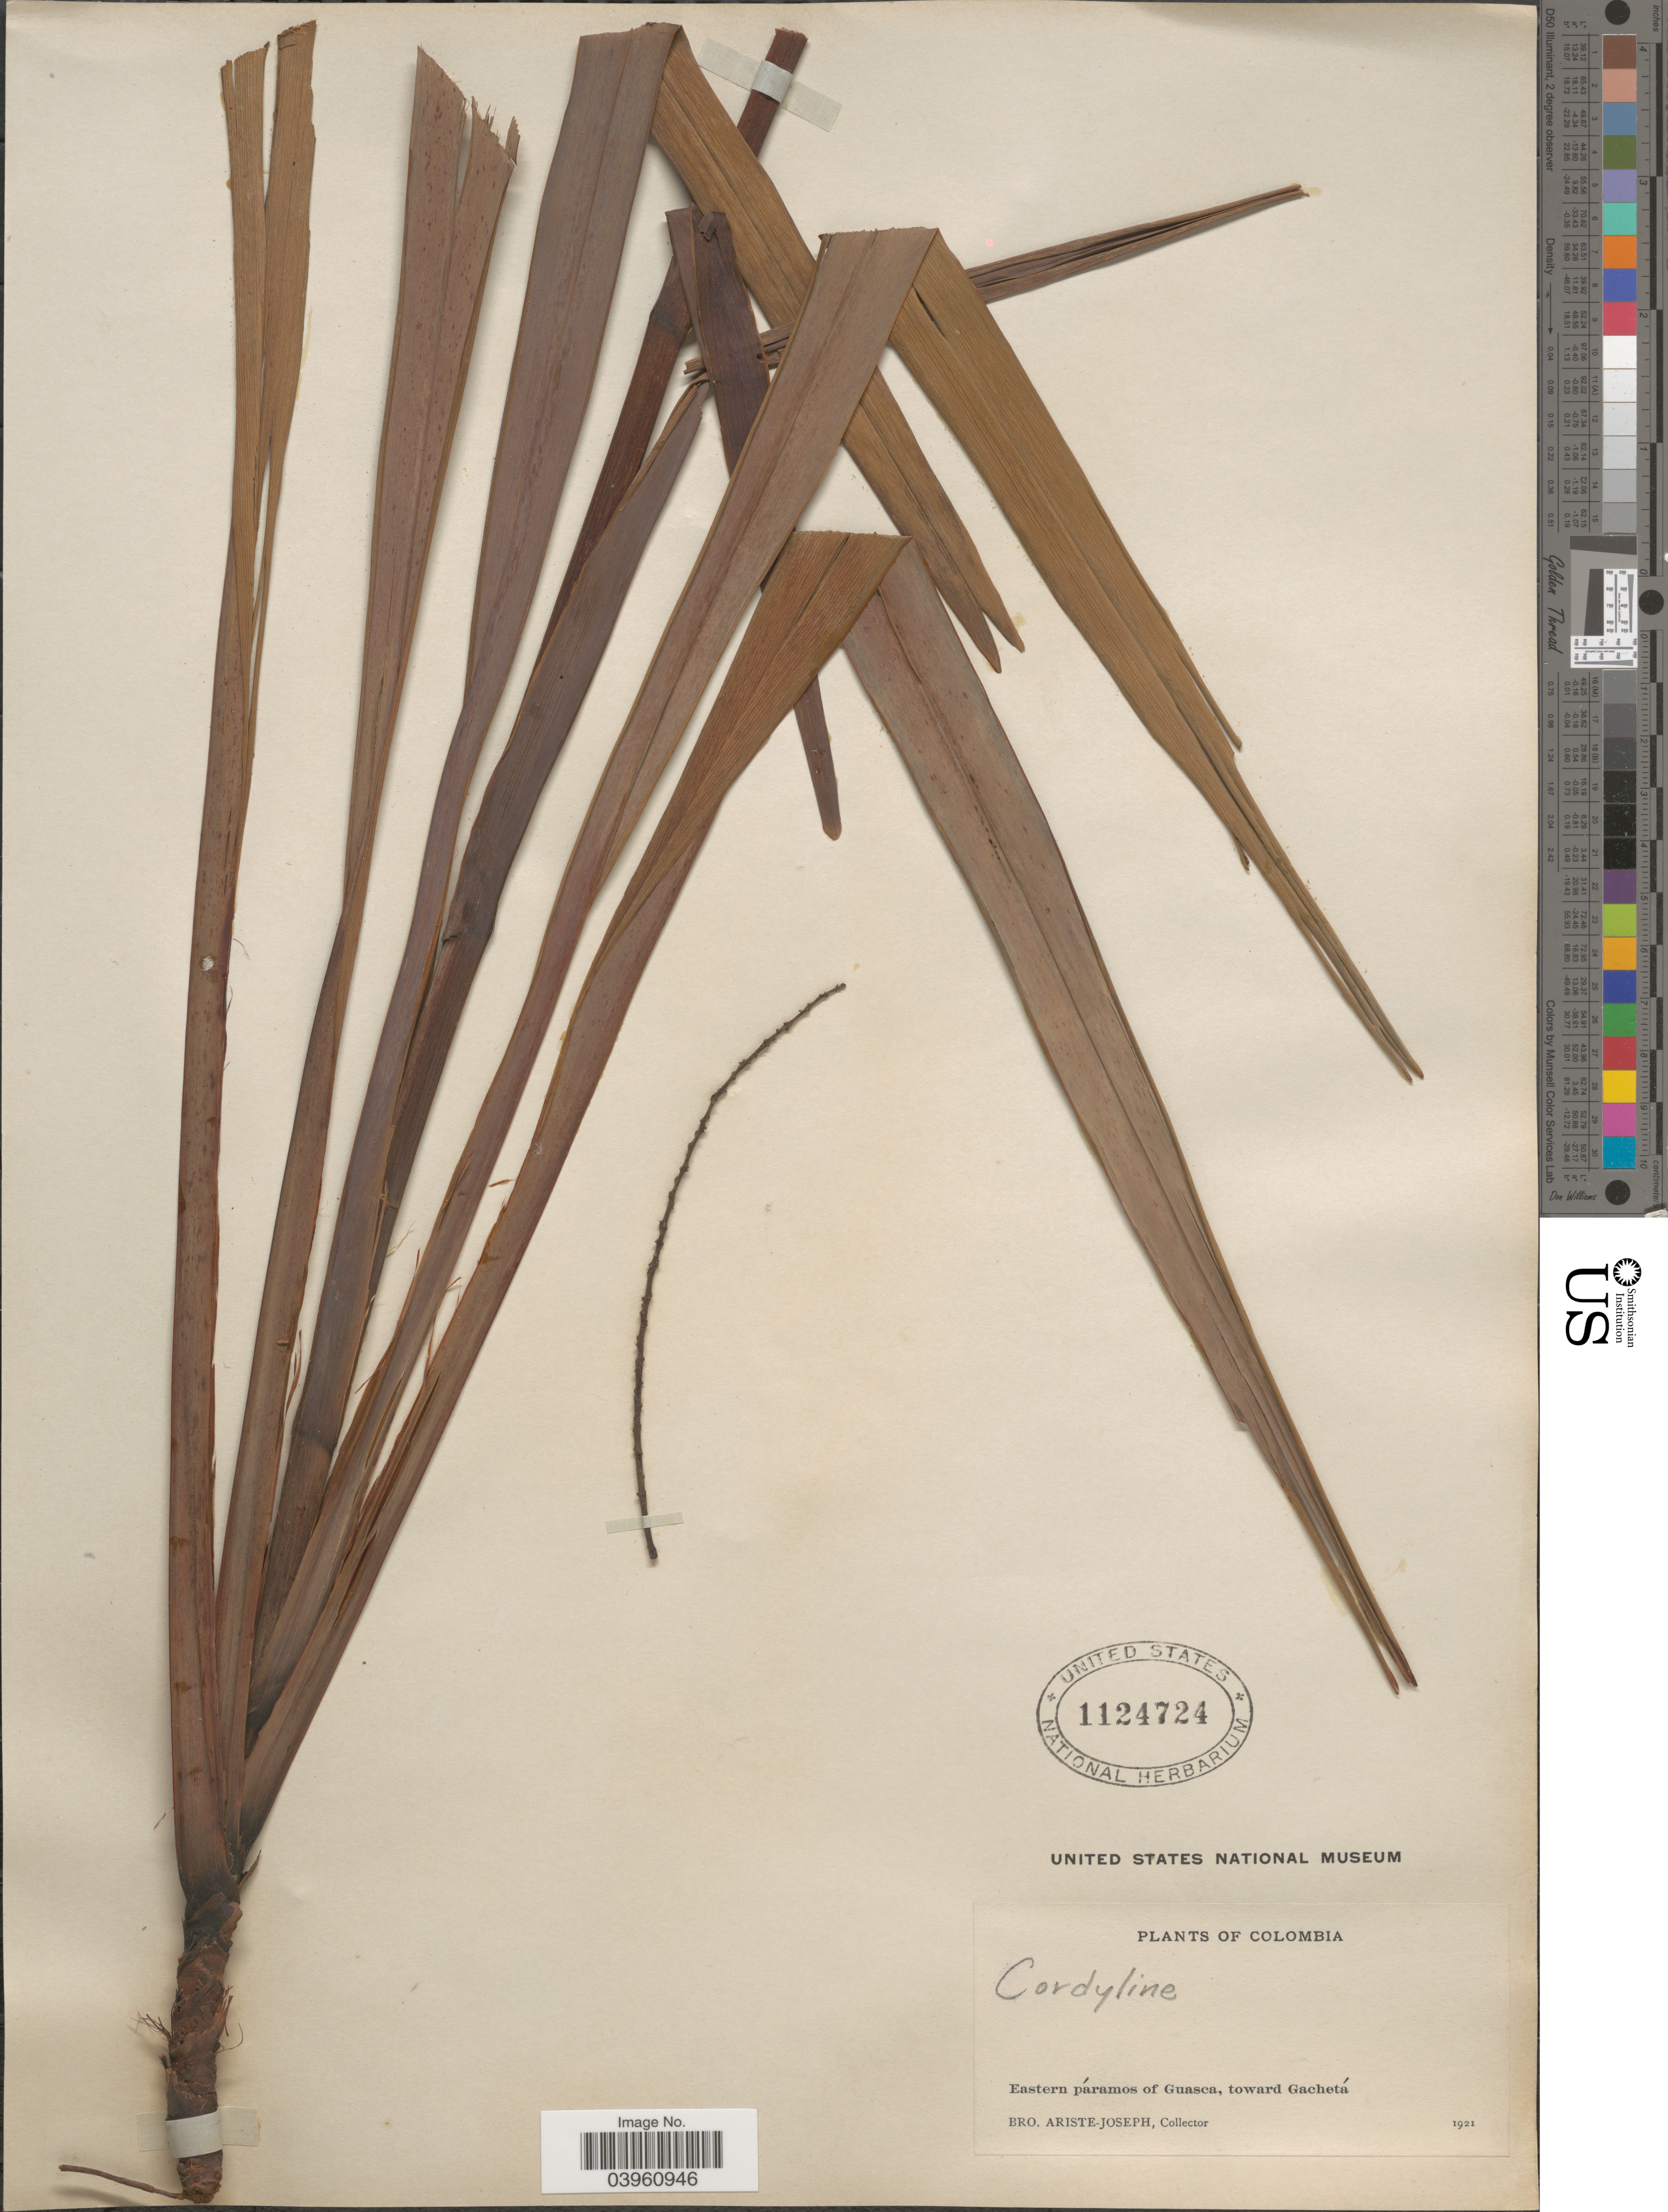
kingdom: Plantae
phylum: Tracheophyta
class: Liliopsida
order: Asparagales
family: Asparagaceae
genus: Cordyline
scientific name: Cordyline sp.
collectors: Bro. Ariste-Joseph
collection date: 1921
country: Colombia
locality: Eastern páramos of Guasca, toward Gachetá.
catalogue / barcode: US 1124724